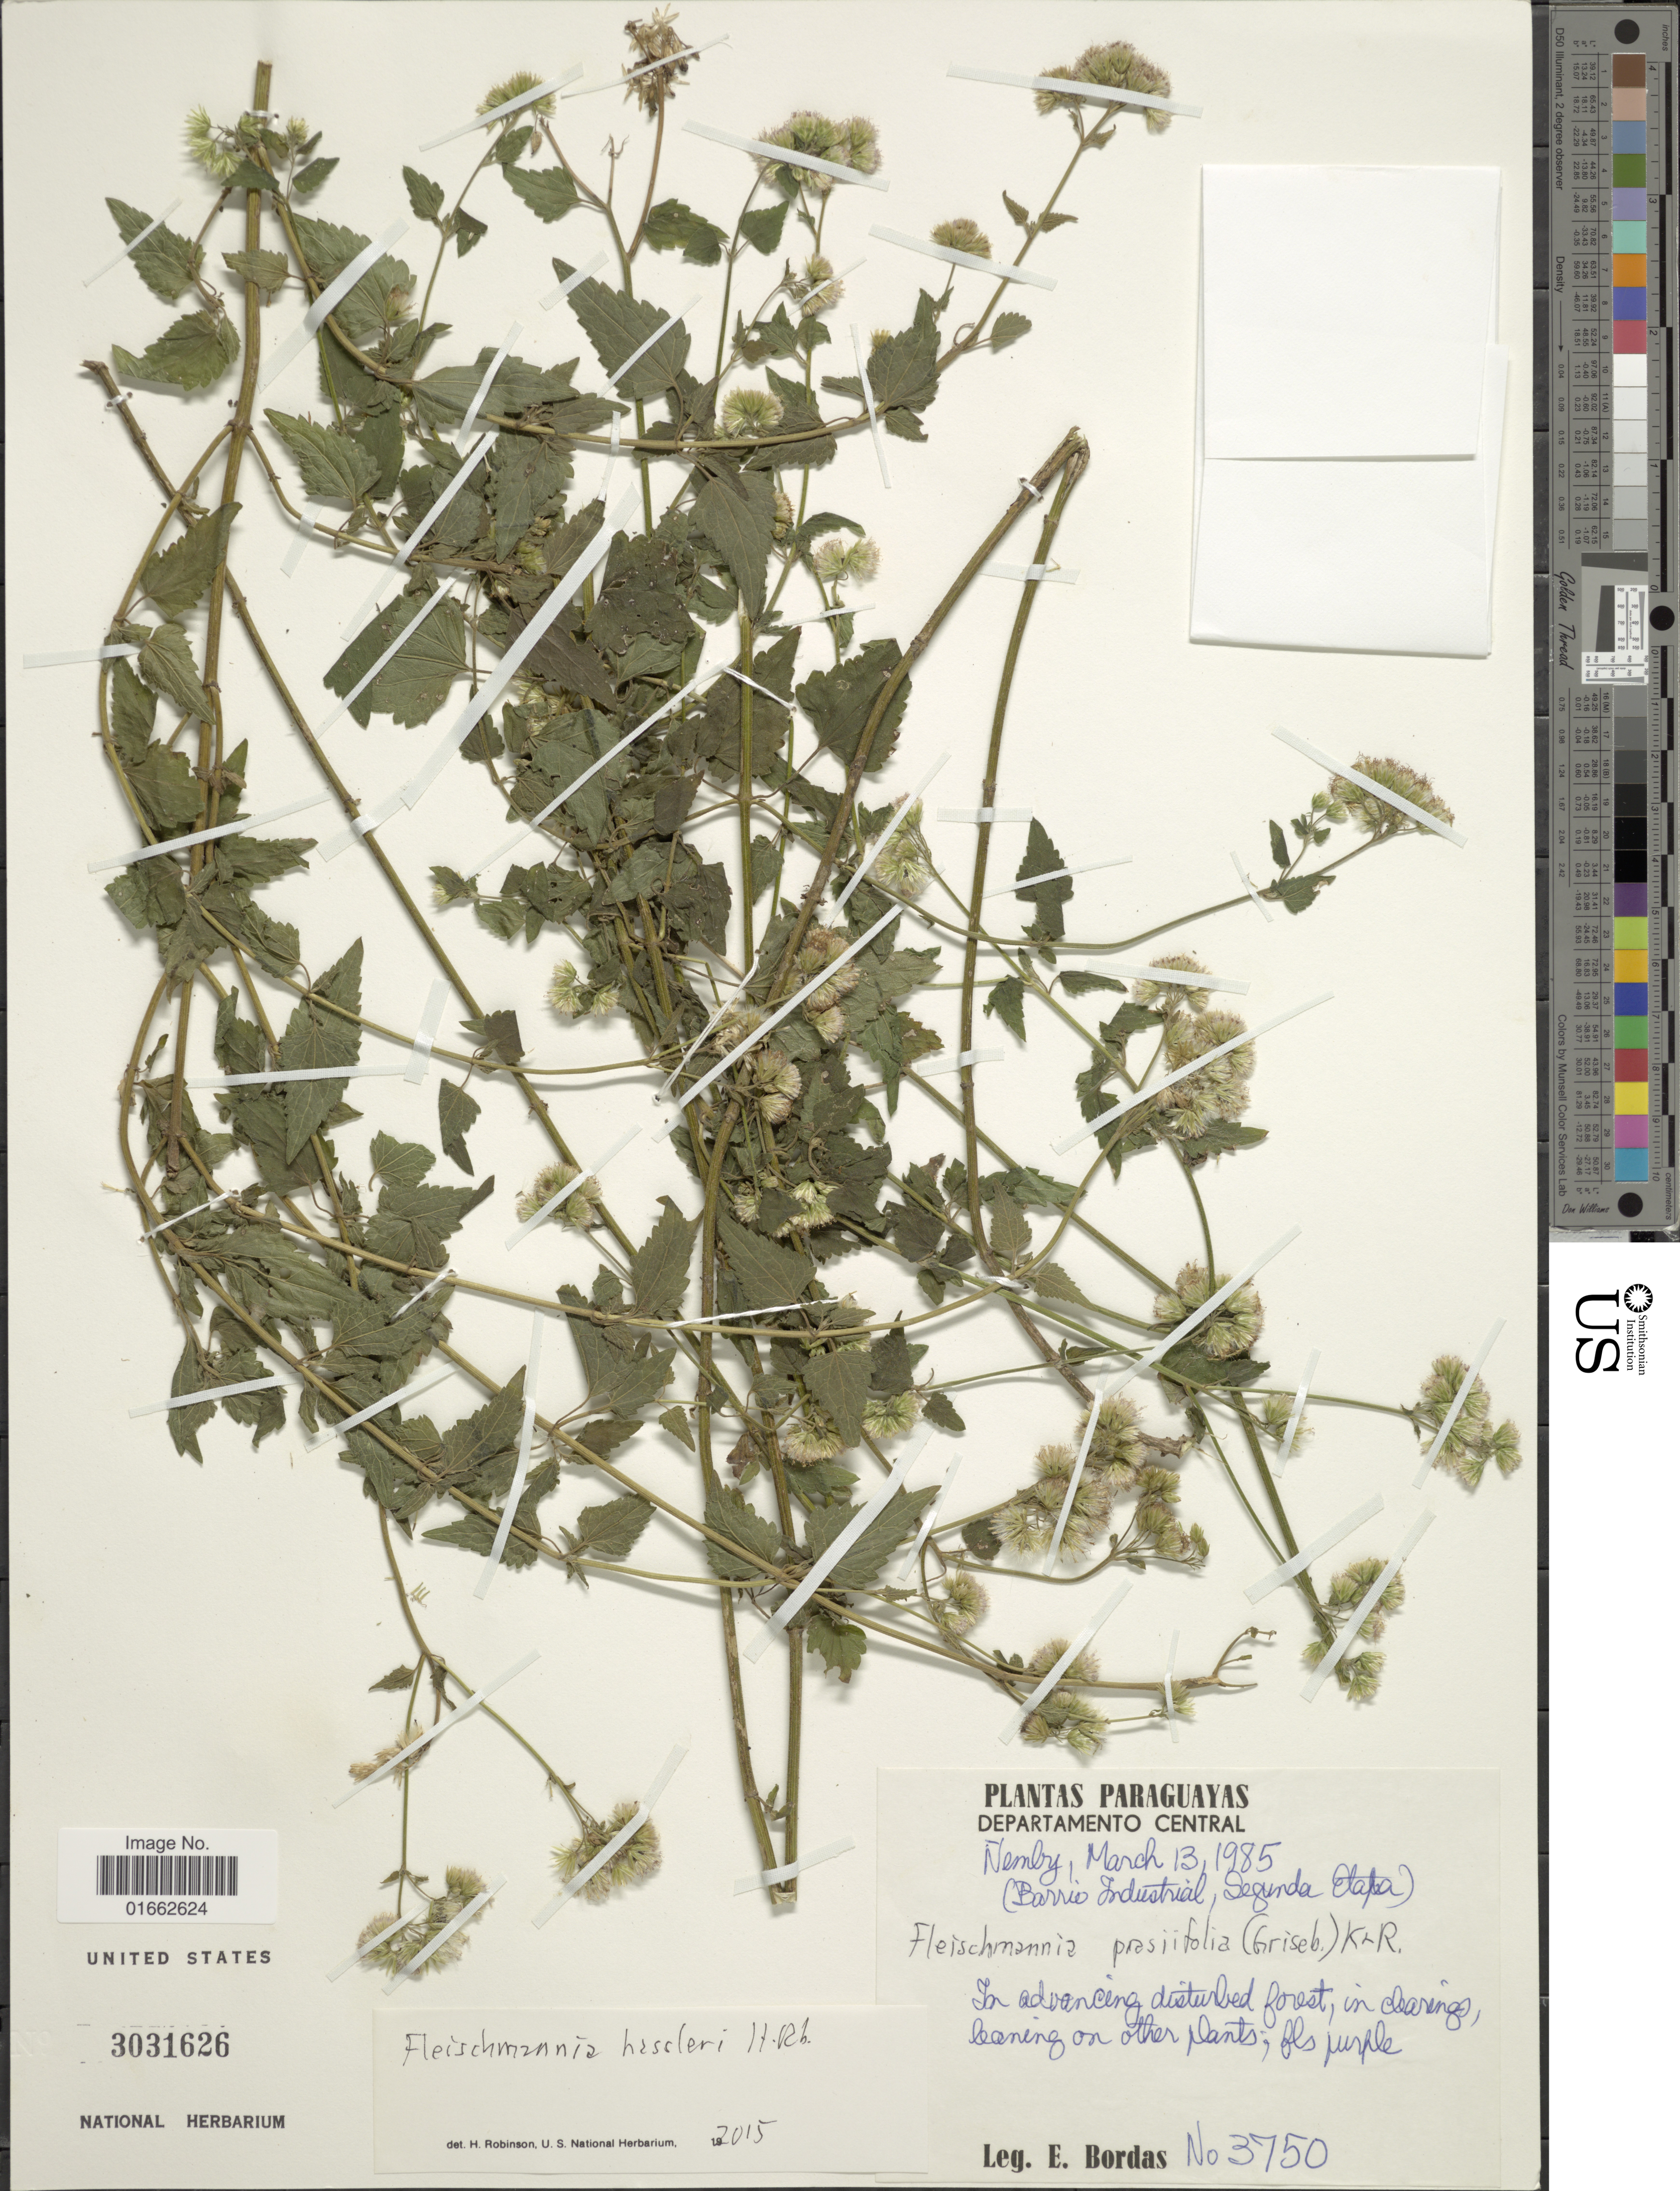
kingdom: Plantae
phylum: Tracheophyta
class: Magnoliopsida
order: Asterales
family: Asteraceae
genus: Fleischmannia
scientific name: Fleischmannia hassleri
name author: H. Rob.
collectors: E. Bordas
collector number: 3750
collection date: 1985-03-13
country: Paraguay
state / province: Central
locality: Nemby, (Barrio Industrial Segunda Etapa)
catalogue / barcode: US 3031626